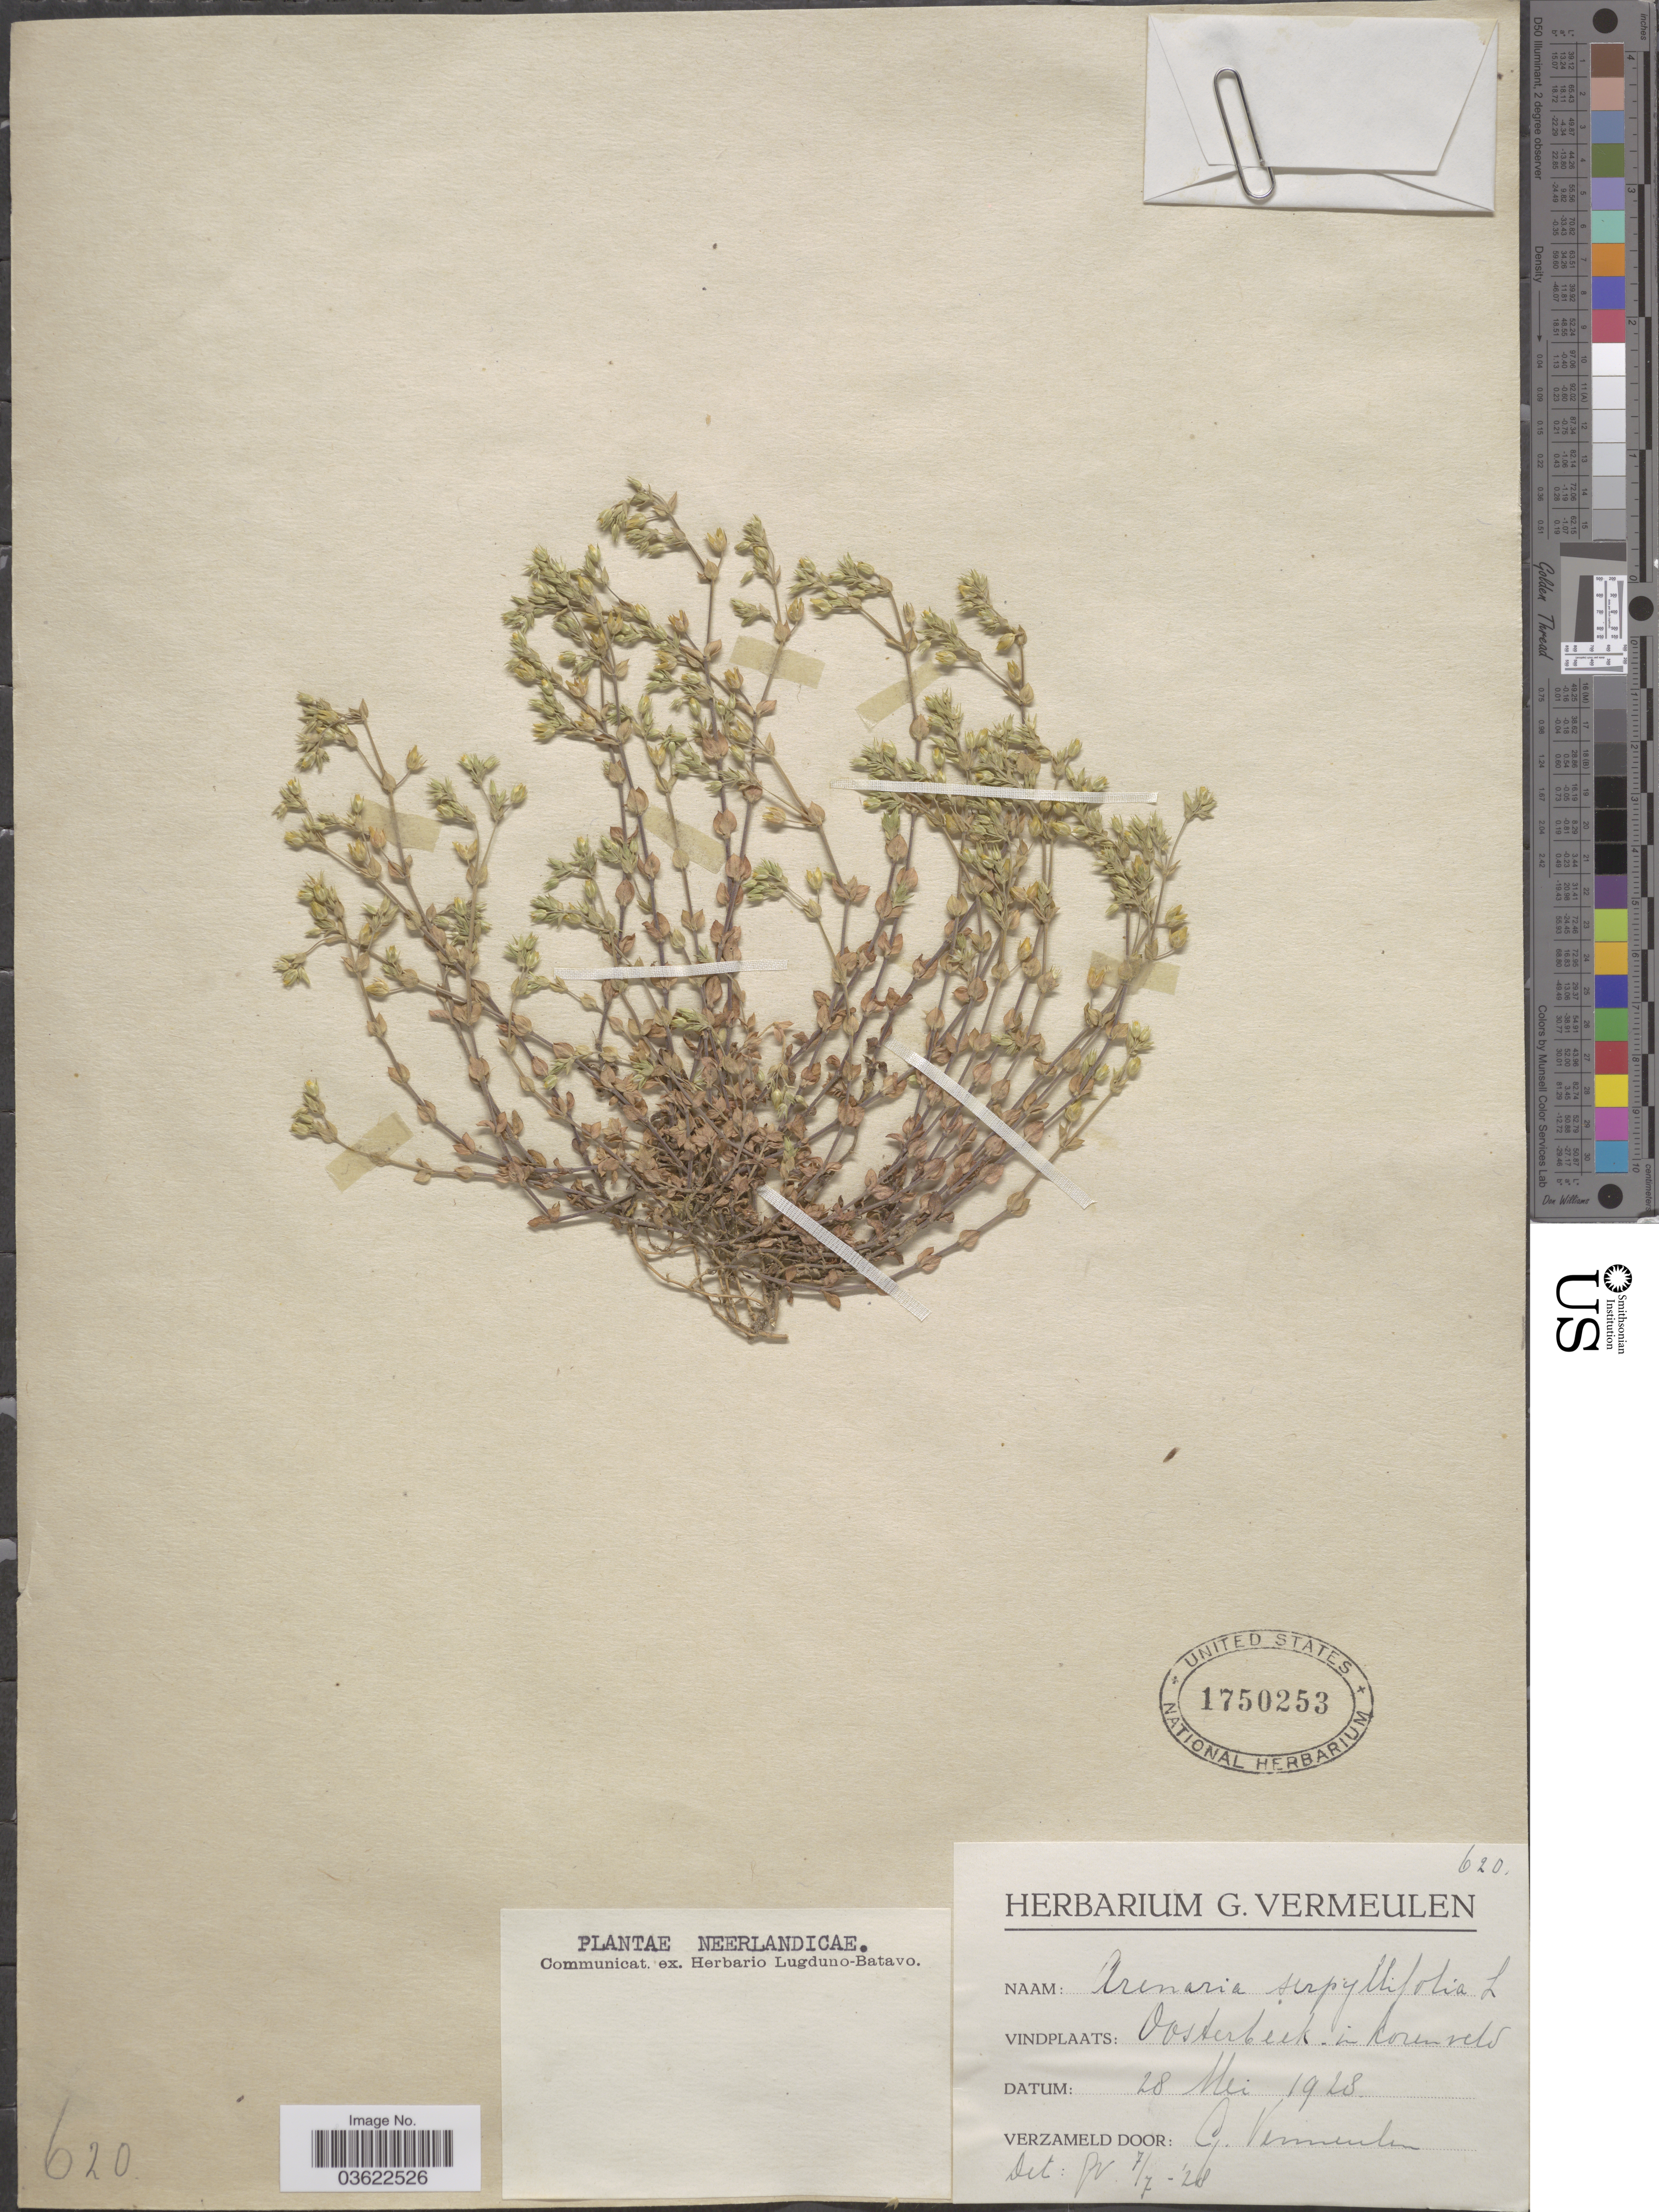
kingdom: Plantae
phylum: Tracheophyta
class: Magnoliopsida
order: Caryophyllales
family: Caryophyllaceae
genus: Arenaria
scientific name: Arenaria serpyllifolia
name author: L.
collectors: G. Vermeulen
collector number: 620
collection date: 1928-05-28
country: Netherlands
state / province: Gelderland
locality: Oosterbeek in korenveld.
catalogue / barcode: US 1750253